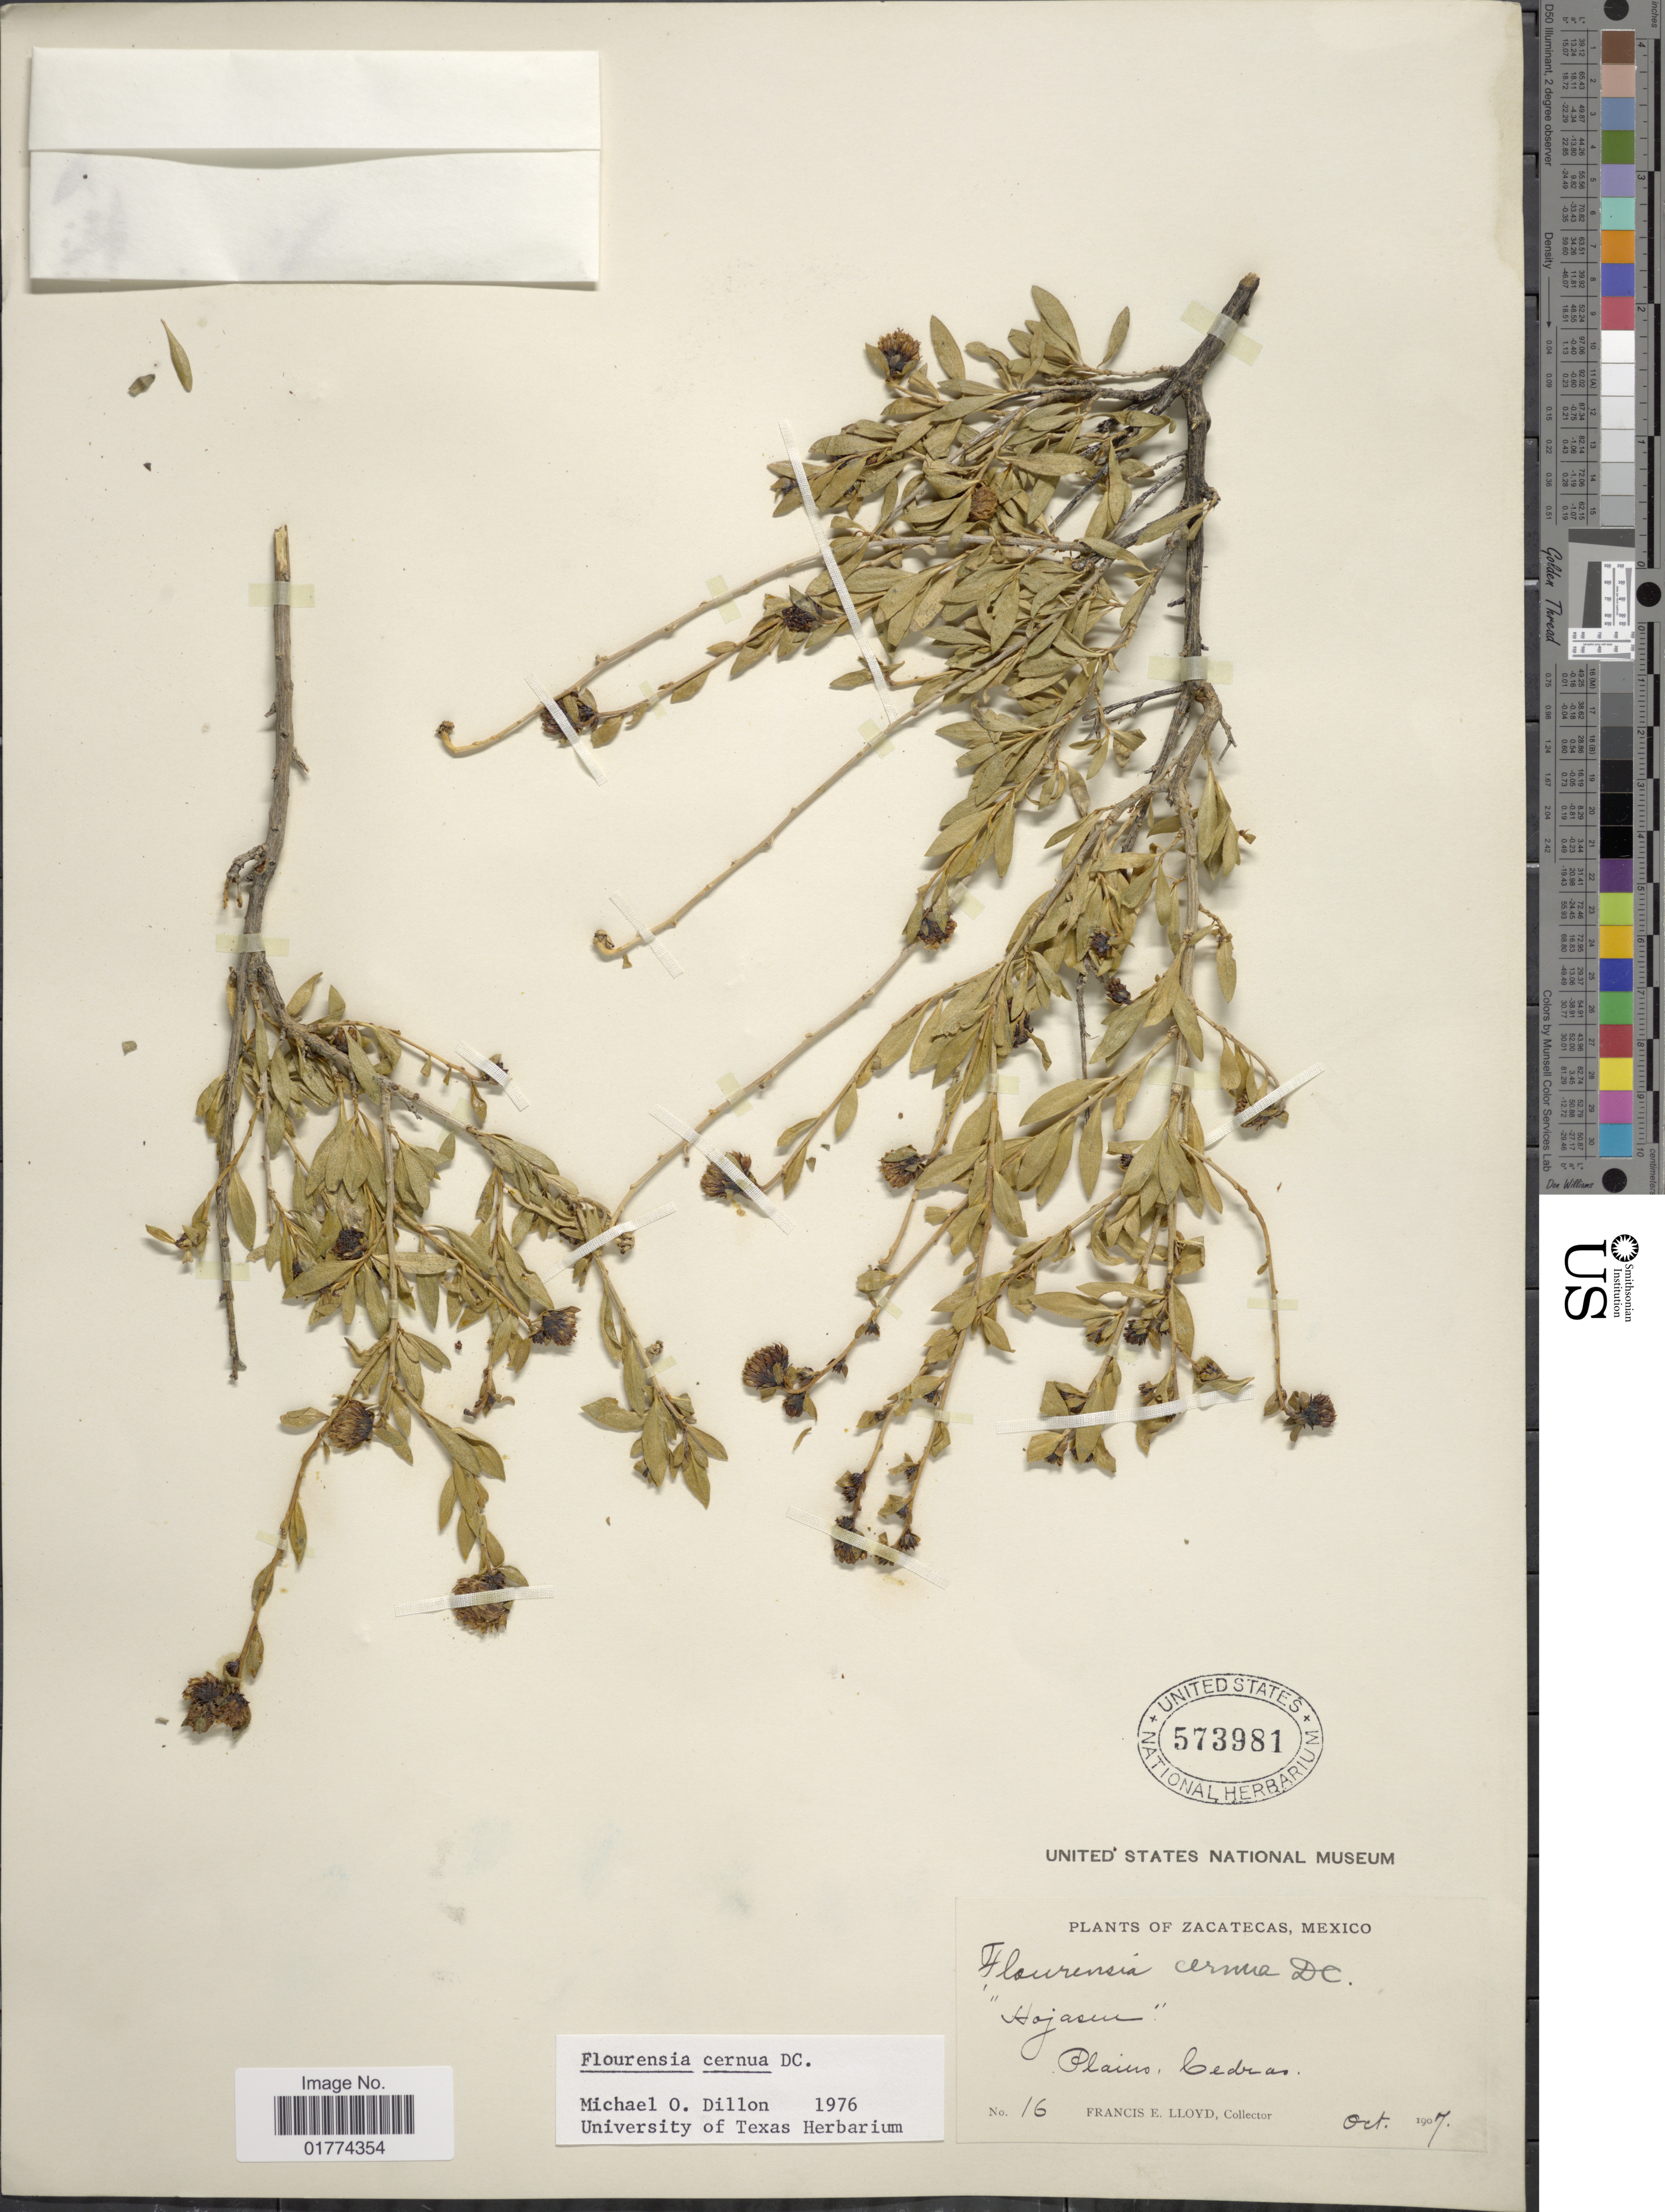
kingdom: Plantae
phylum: Tracheophyta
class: Magnoliopsida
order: Asterales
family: Asteraceae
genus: Flourensia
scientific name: Flourensia cernua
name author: DC.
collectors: Lloyd, C. E.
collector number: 16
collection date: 1907-10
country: Mexico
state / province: Zacatecas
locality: Plains Cedras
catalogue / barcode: US 573981